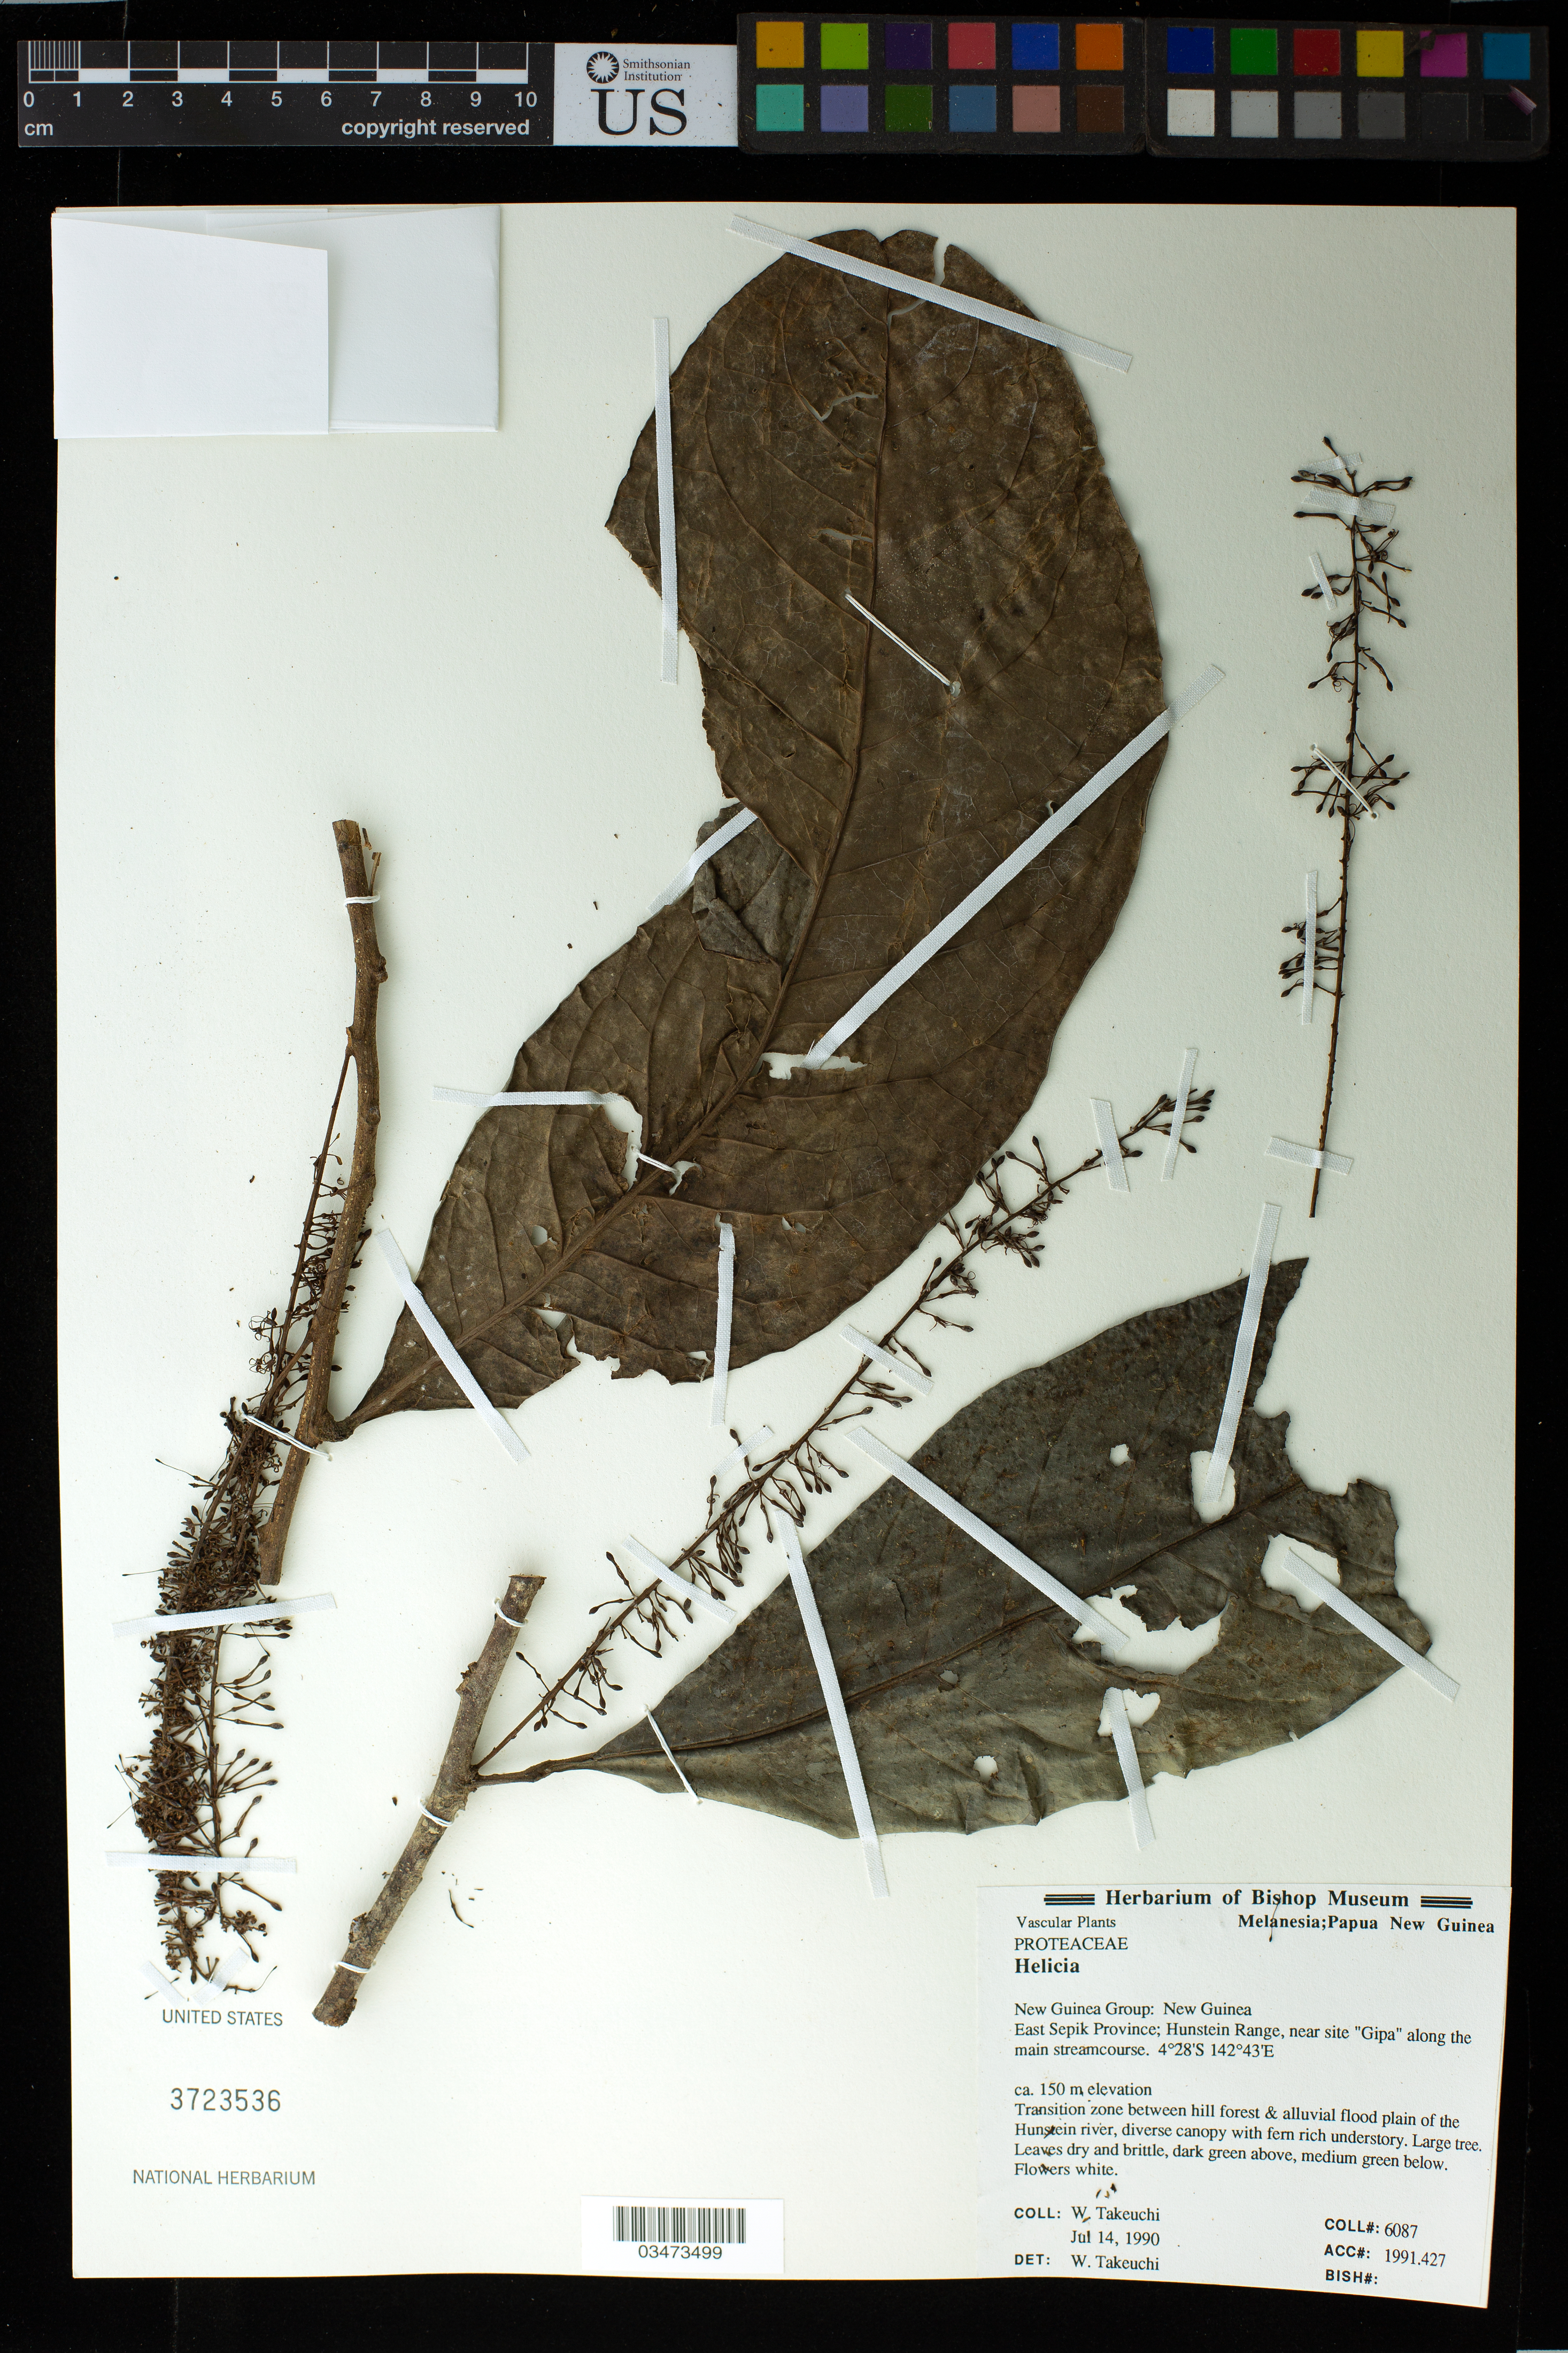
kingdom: Plantae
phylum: Tracheophyta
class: Magnoliopsida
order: Proteales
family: Proteaceae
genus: Helicia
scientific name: Helicia sp.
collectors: W. N. Takeuchi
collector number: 6087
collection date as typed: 14 Jul 1990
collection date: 1990-07-14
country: Papua New Guinea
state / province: East Sepik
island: New Guinea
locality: Hunstein range, at site 'Gipa' along the main streamcourse.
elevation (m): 150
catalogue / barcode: US 3723536